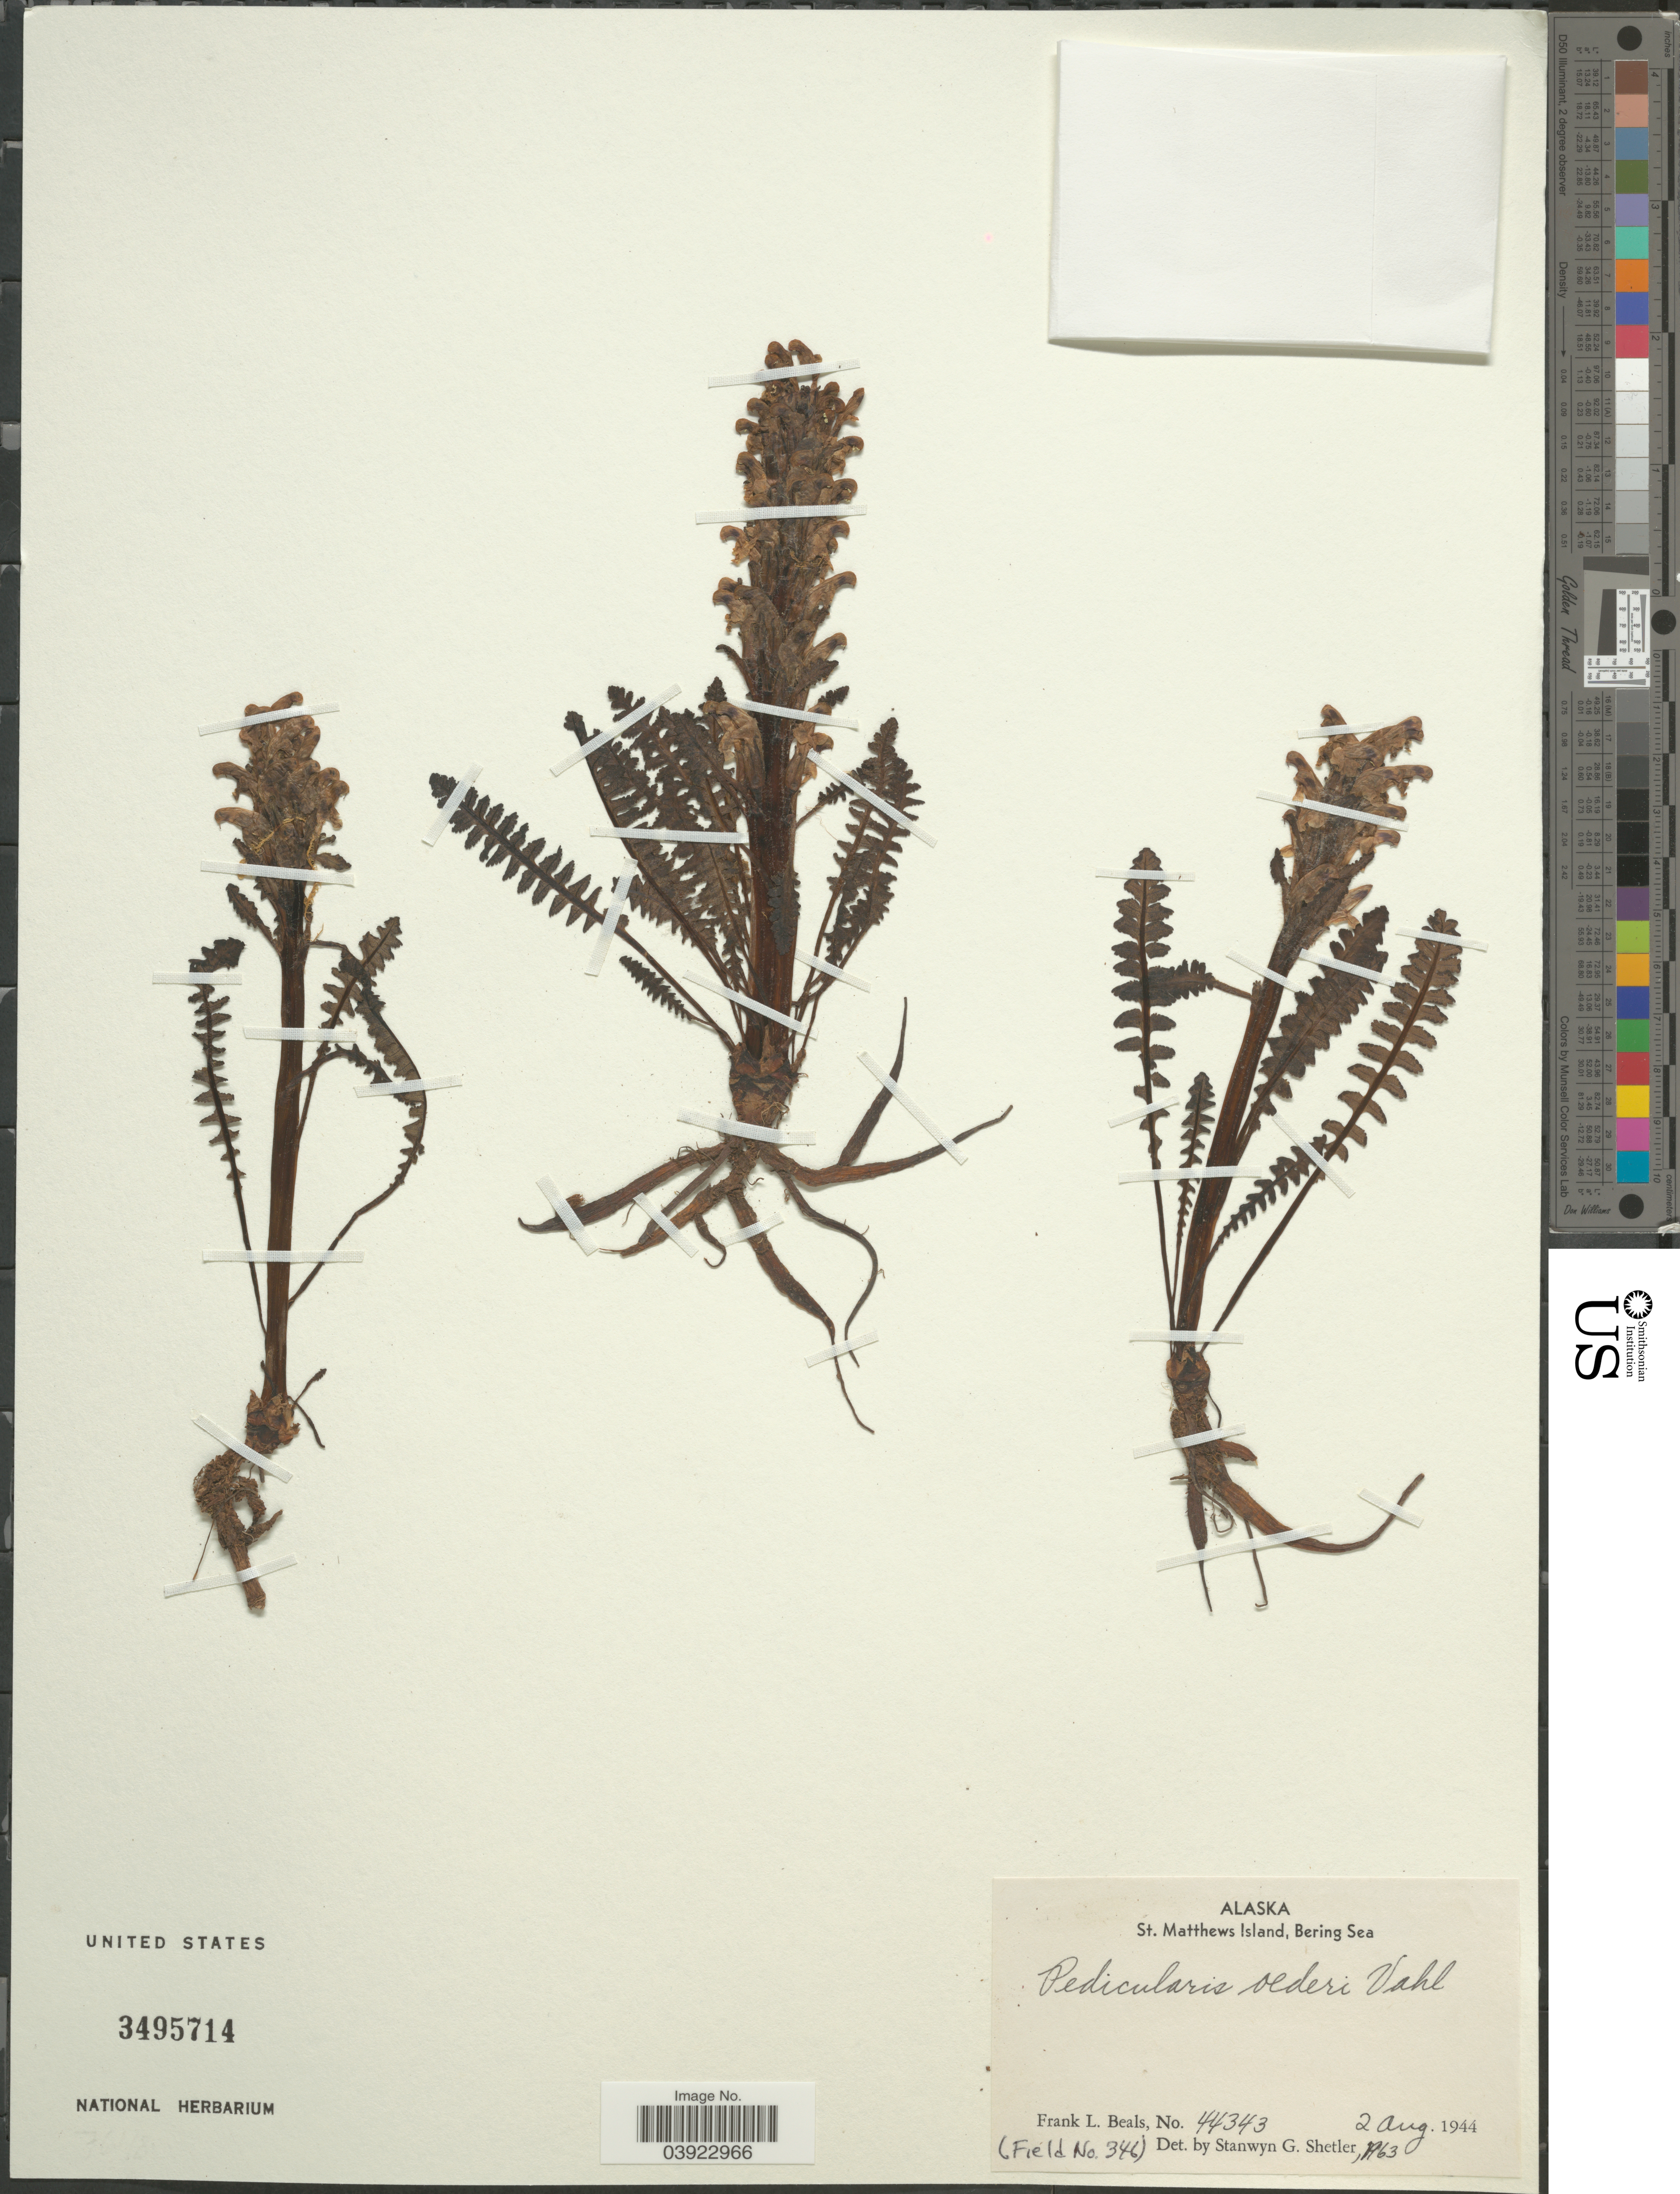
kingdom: Plantae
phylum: Tracheophyta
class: Magnoliopsida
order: Lamiales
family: Orobanchaceae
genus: Pedicularis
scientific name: Pedicularis oederi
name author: Vahl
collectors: F. Beals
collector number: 44343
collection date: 1944-08-02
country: United States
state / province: Alaska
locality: St. Matthews Island, Bering Sea.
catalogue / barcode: US 3495714